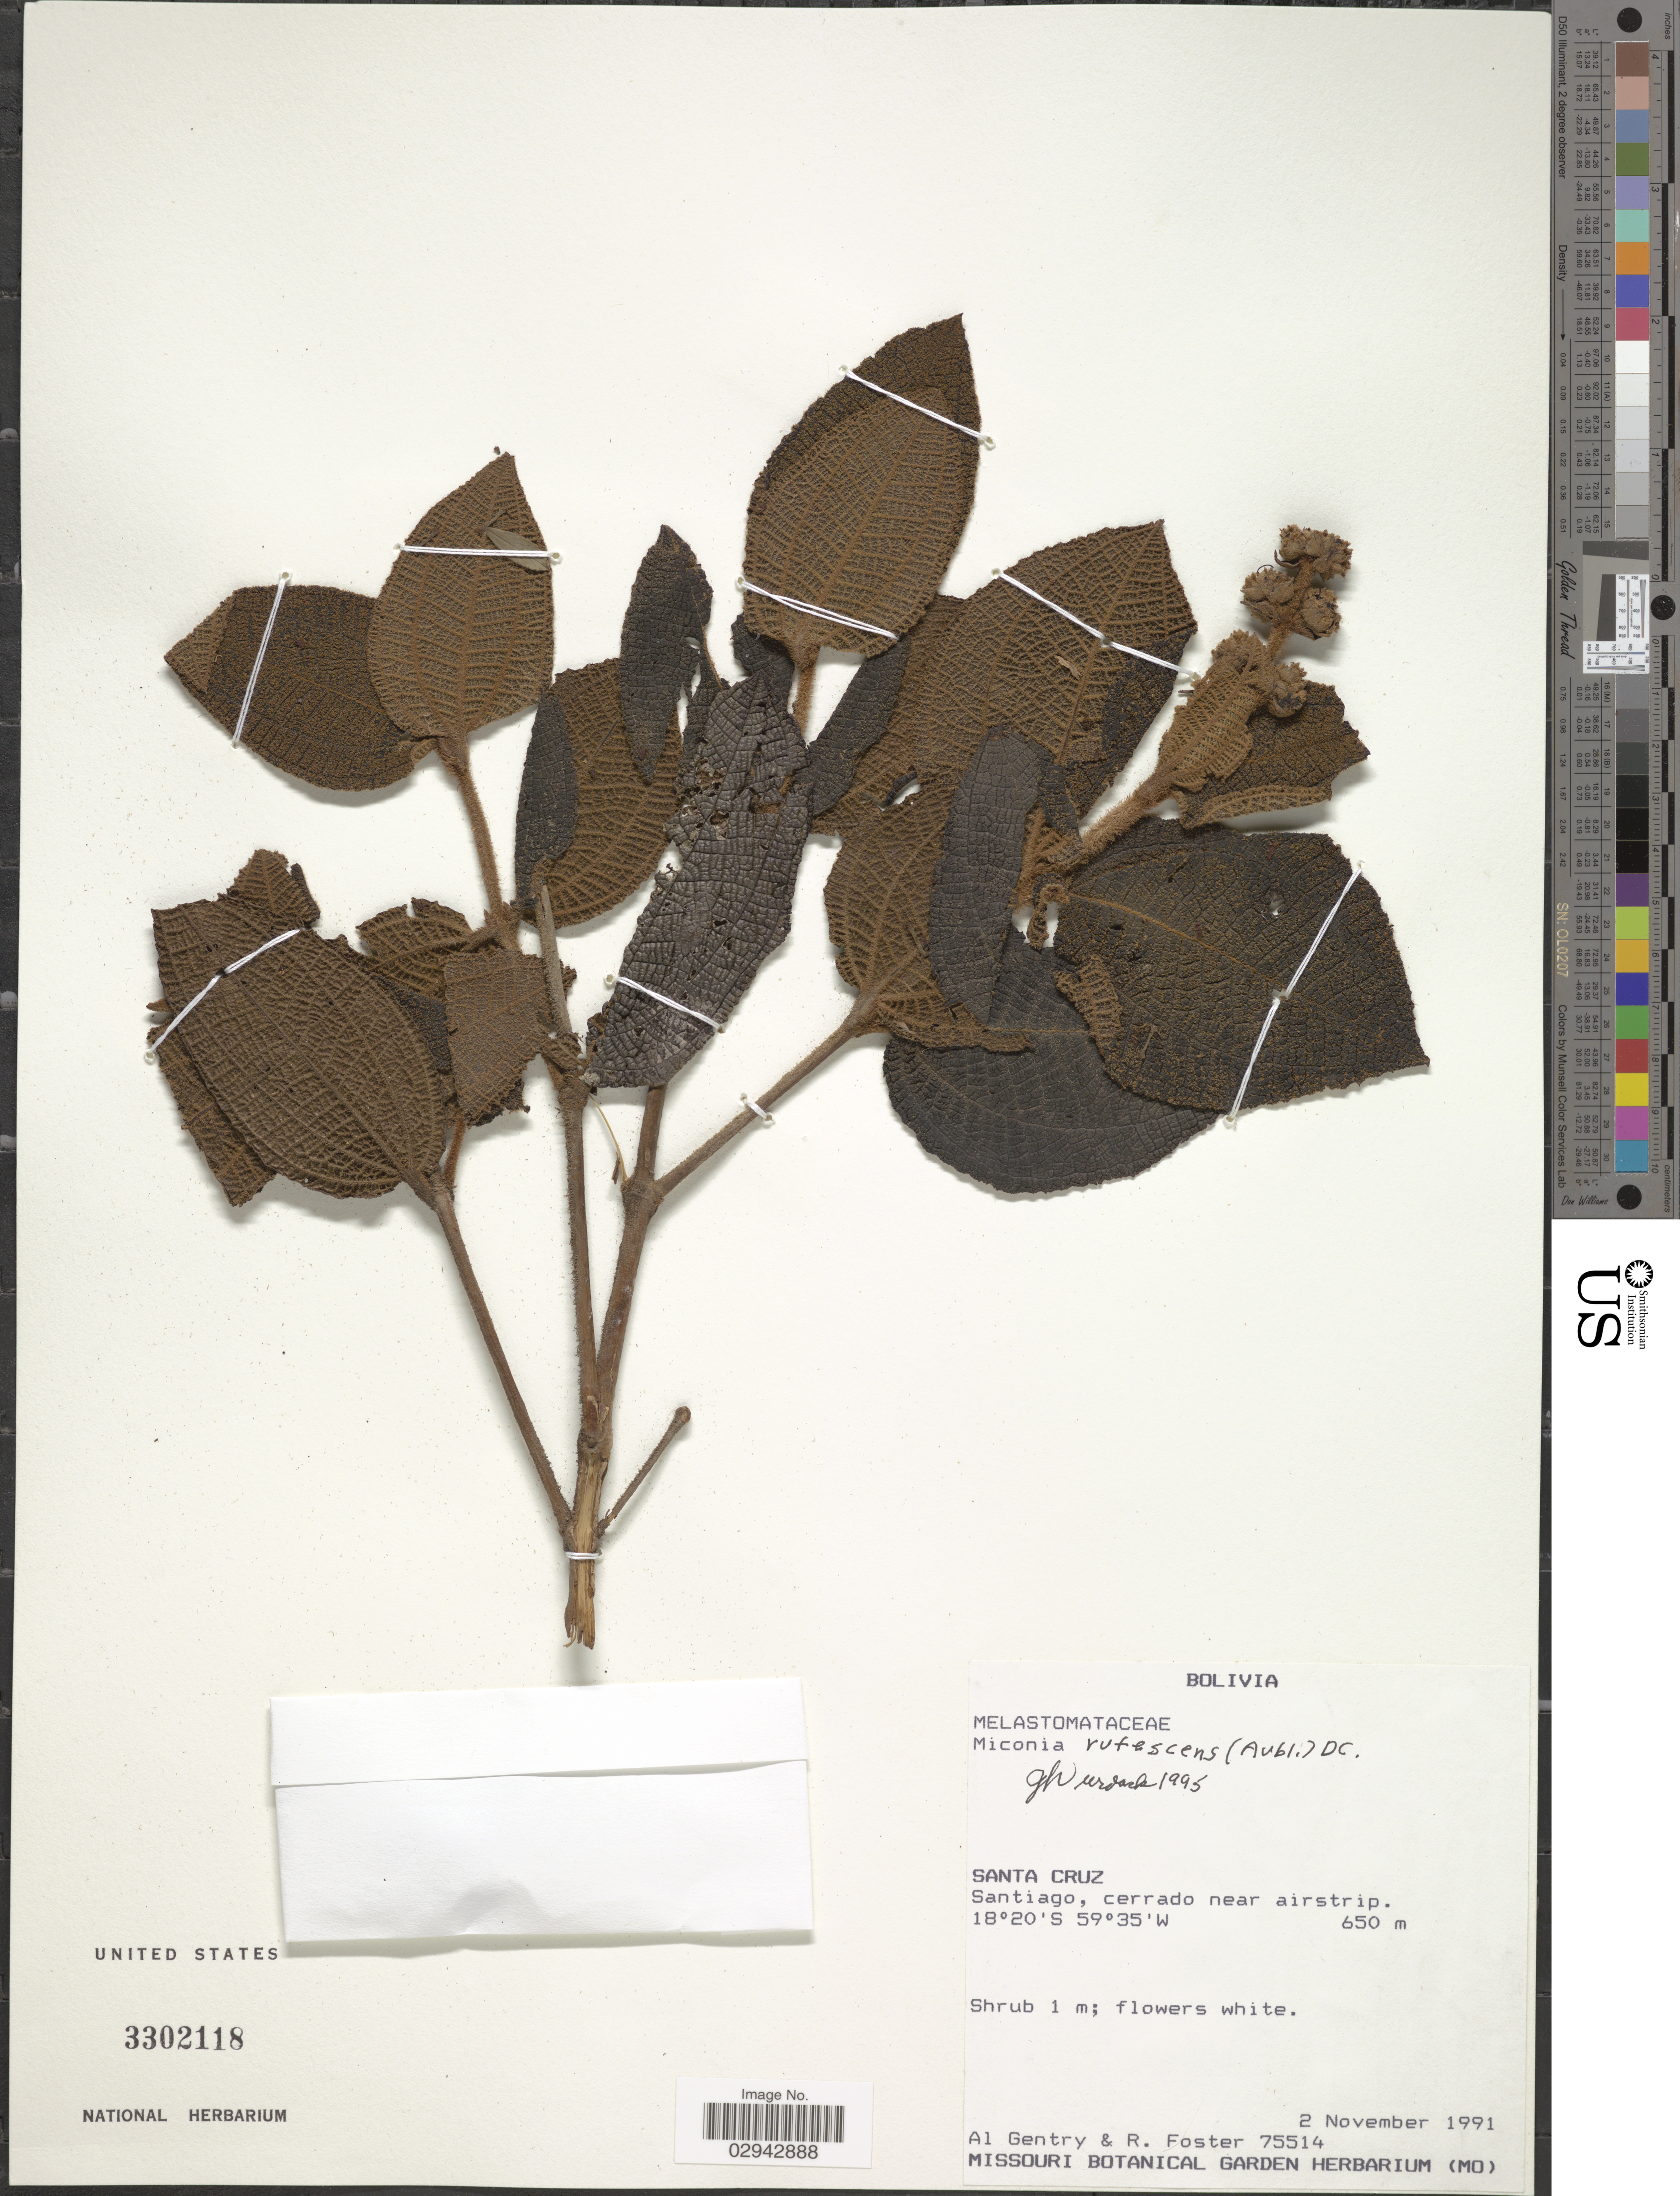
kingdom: Plantae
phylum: Tracheophyta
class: Magnoliopsida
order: Myrtales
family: Melastomataceae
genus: Miconia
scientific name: Miconia rufescens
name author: (Aubl.) DC.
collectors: A. H. Gentry & R. Foster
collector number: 75514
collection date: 1991-11-02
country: Bolivia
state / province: Santa Cruz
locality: Santiago, cerrado near airstrip.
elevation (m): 650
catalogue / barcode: US 3302118